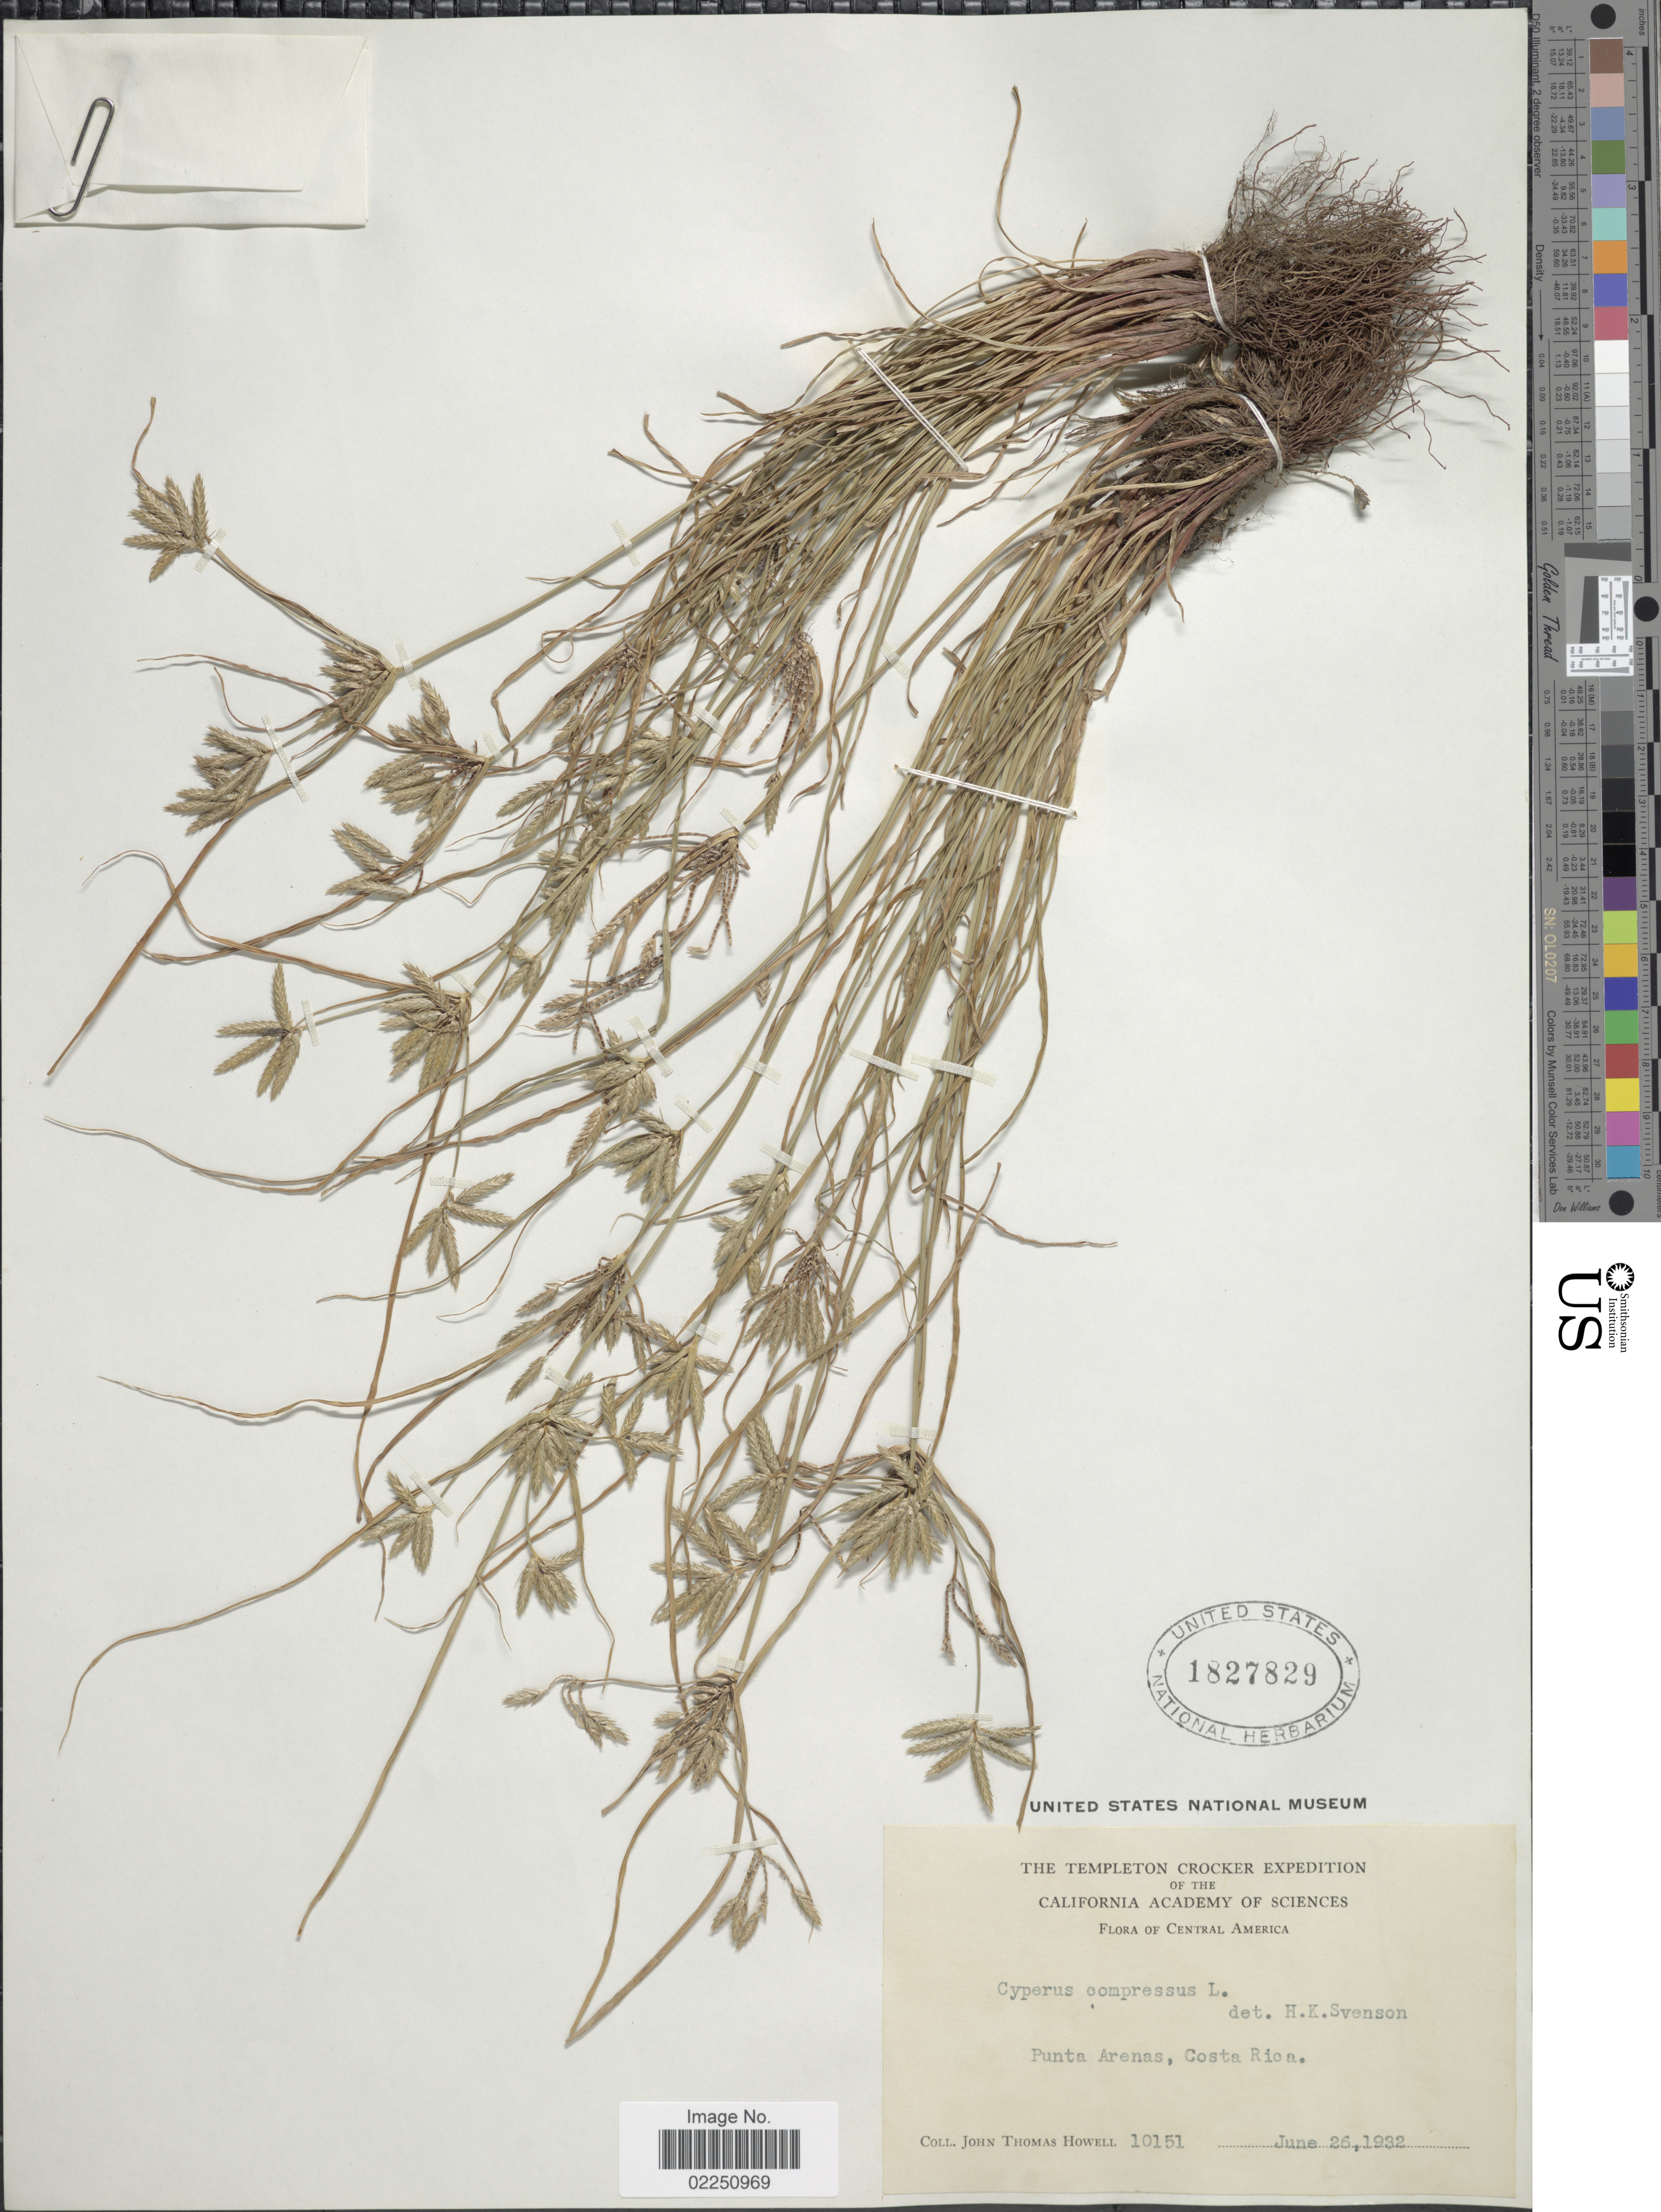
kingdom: Plantae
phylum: Tracheophyta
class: Liliopsida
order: Poales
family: Cyperaceae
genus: Cyperus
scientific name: Cyperus compressus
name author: L.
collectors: J. T. Howell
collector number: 10151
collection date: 1932-06-26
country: Costa Rica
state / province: Puntarenas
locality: Central America. Punta Arenas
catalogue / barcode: US 1827829